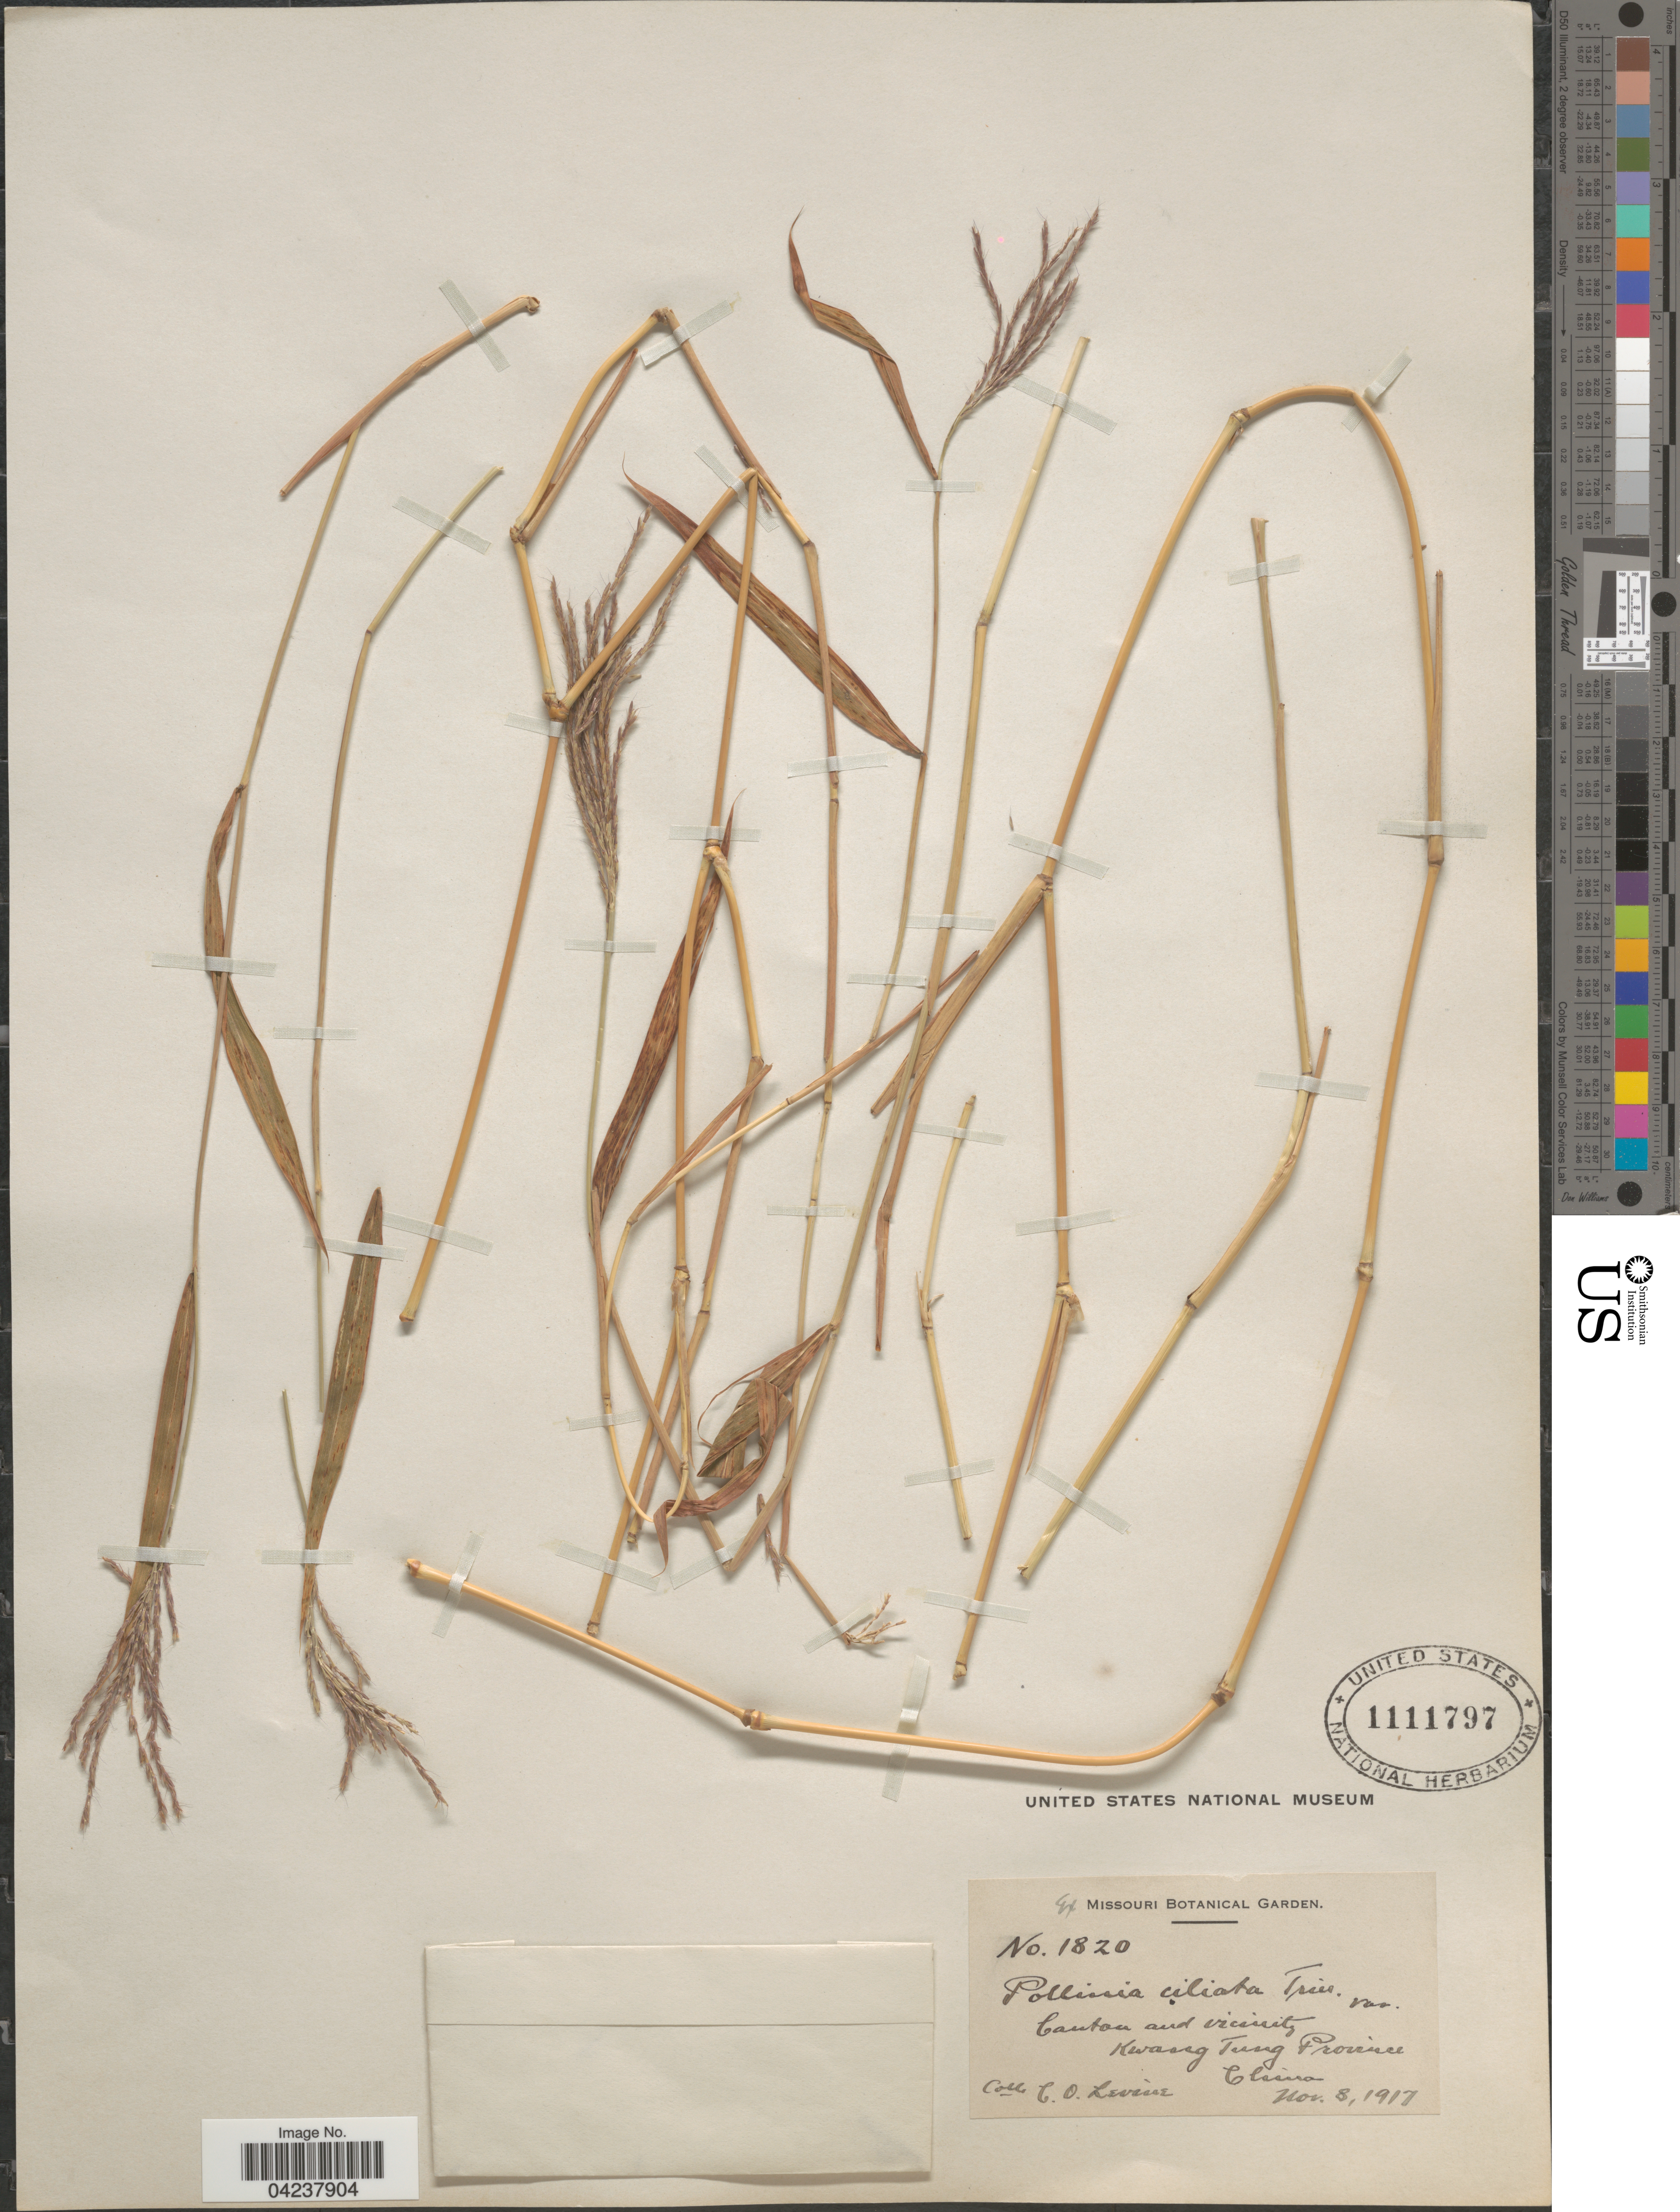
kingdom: Plantae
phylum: Tracheophyta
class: Liliopsida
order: Poales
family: Poaceae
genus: Microstegium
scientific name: Microstegium fasciculatum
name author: (L.) Henr.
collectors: C. O. Levine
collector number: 1820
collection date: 1917-11-08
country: China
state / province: Guangdong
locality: Canton and vicinity. Kwang Tung Province.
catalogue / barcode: US 1111797